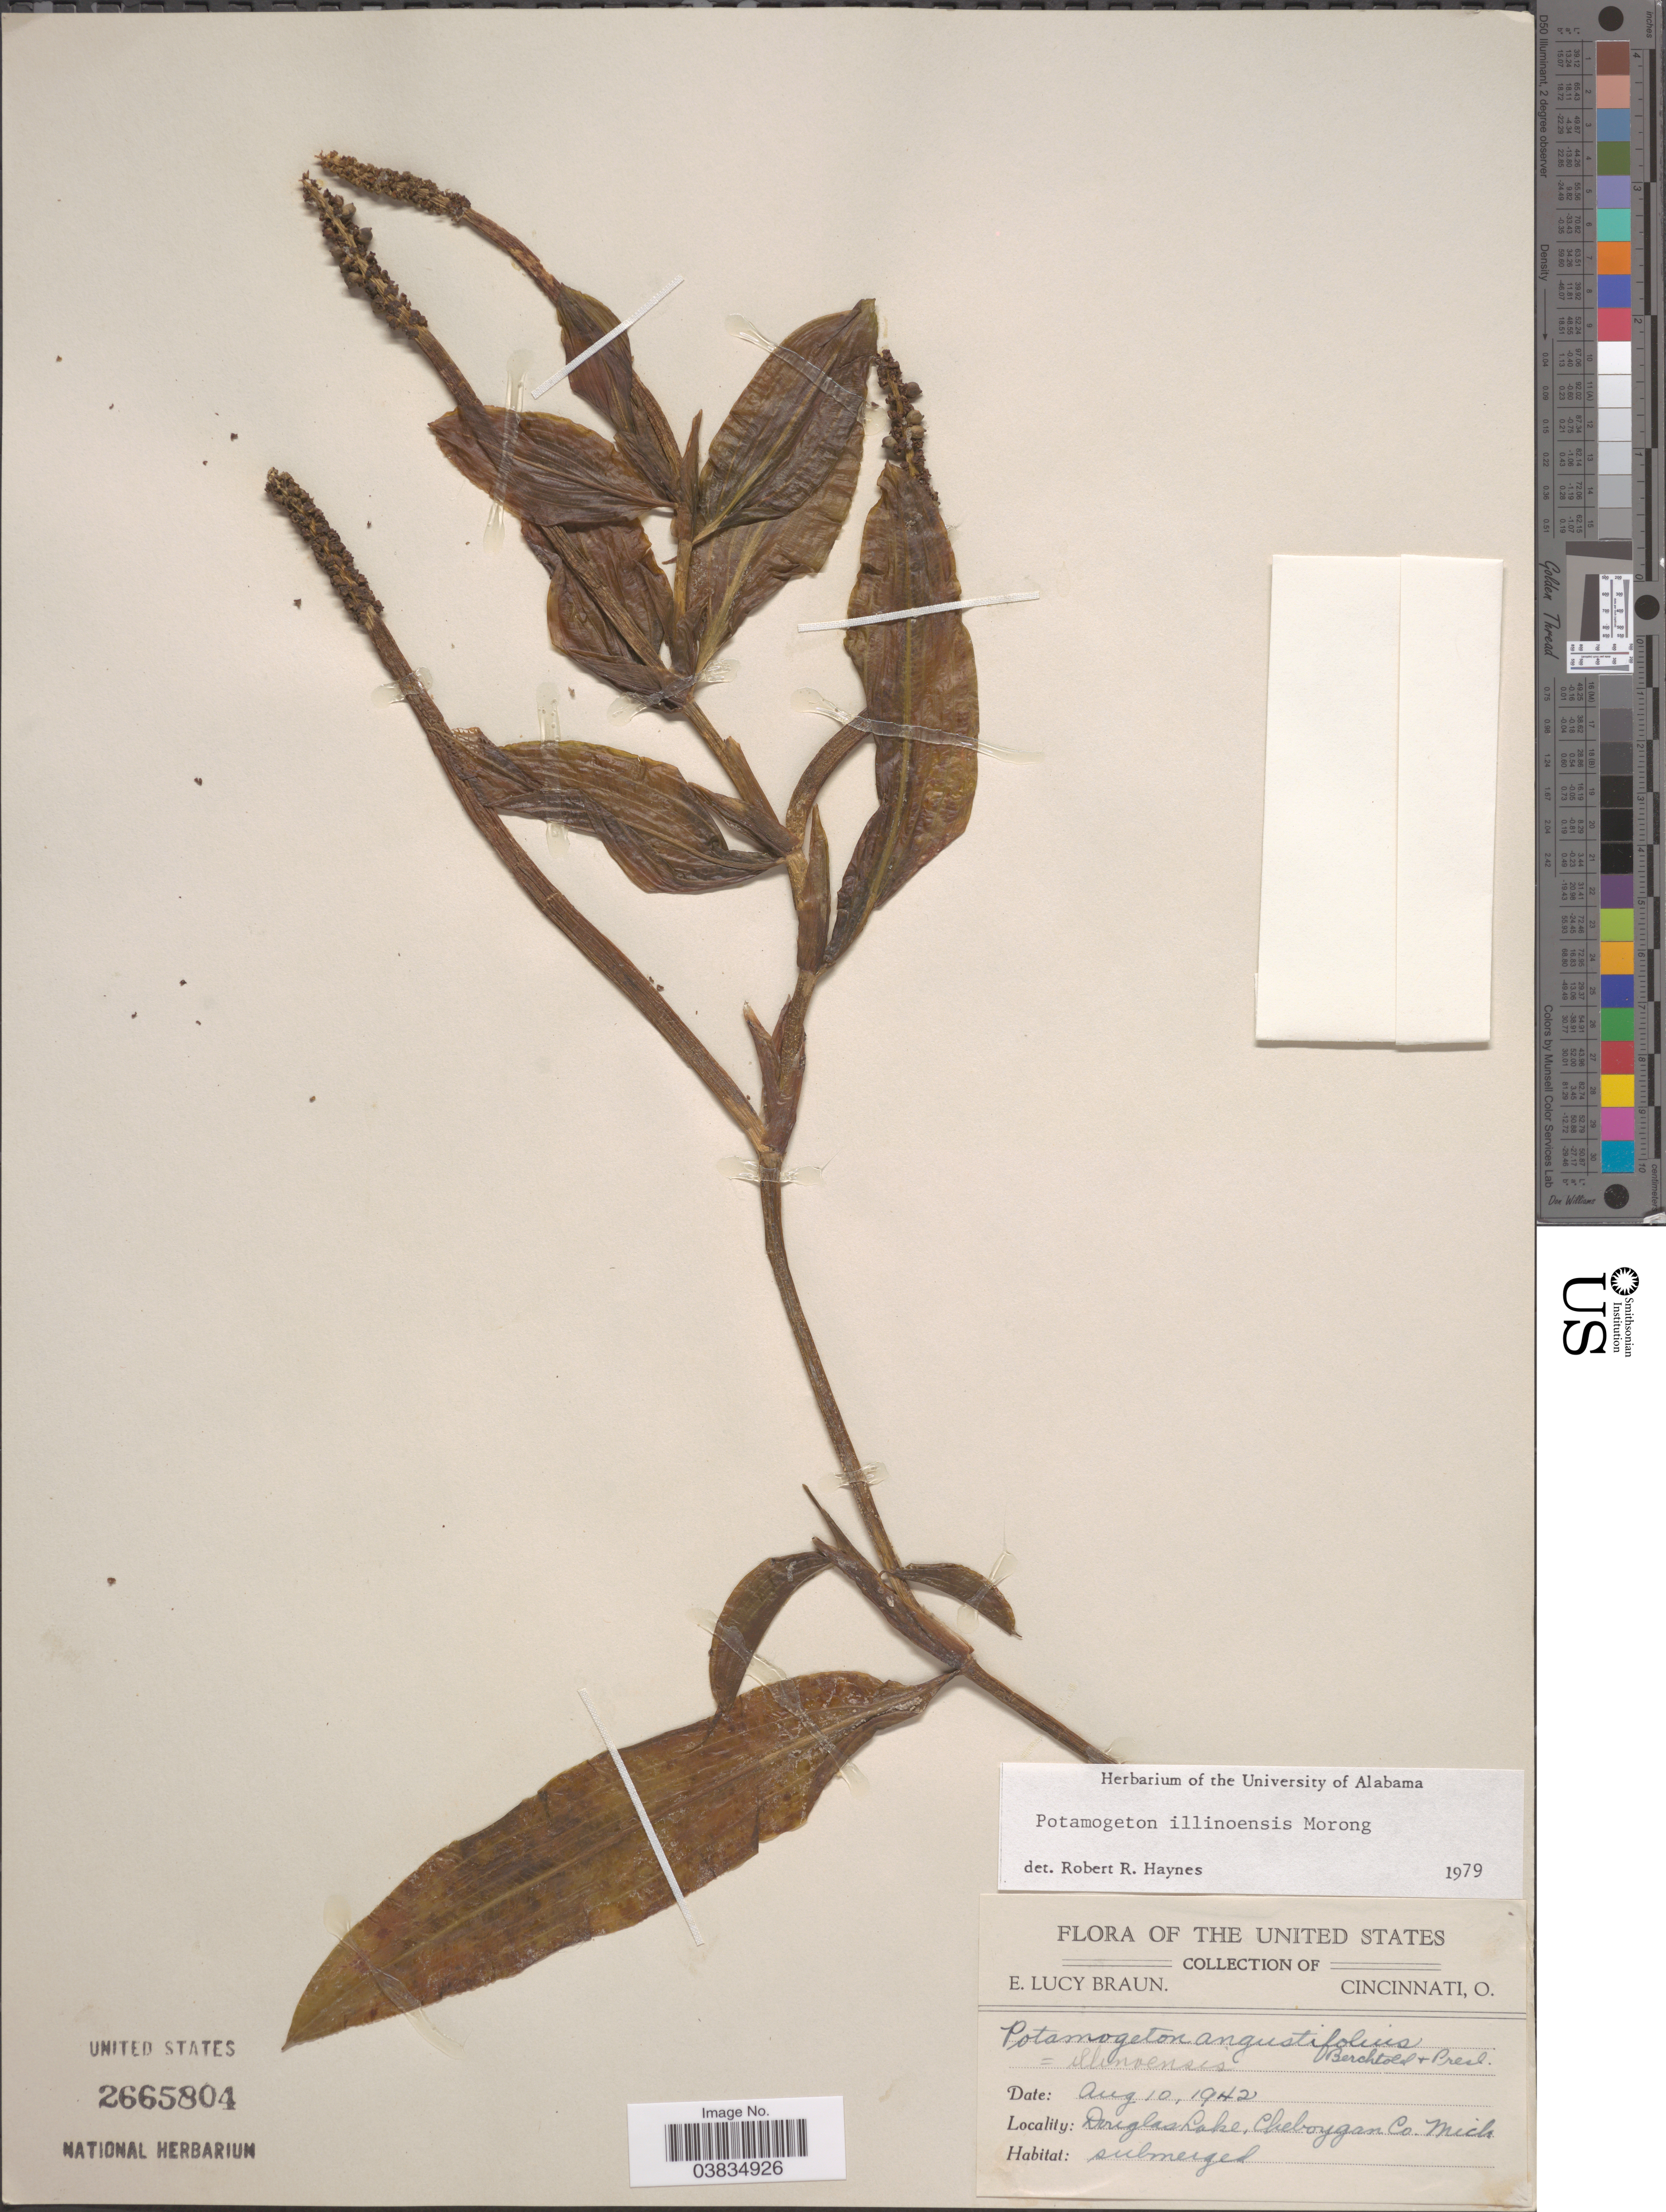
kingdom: Plantae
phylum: Tracheophyta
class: Liliopsida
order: Alismatales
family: Potamogetonaceae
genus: Potamogeton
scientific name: Potamogeton illinoensis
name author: Morong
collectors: E. L. Braun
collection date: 1942-08-10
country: United States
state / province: Michigan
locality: Douglas Lake, Cheboygan Co.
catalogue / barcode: US 2665804